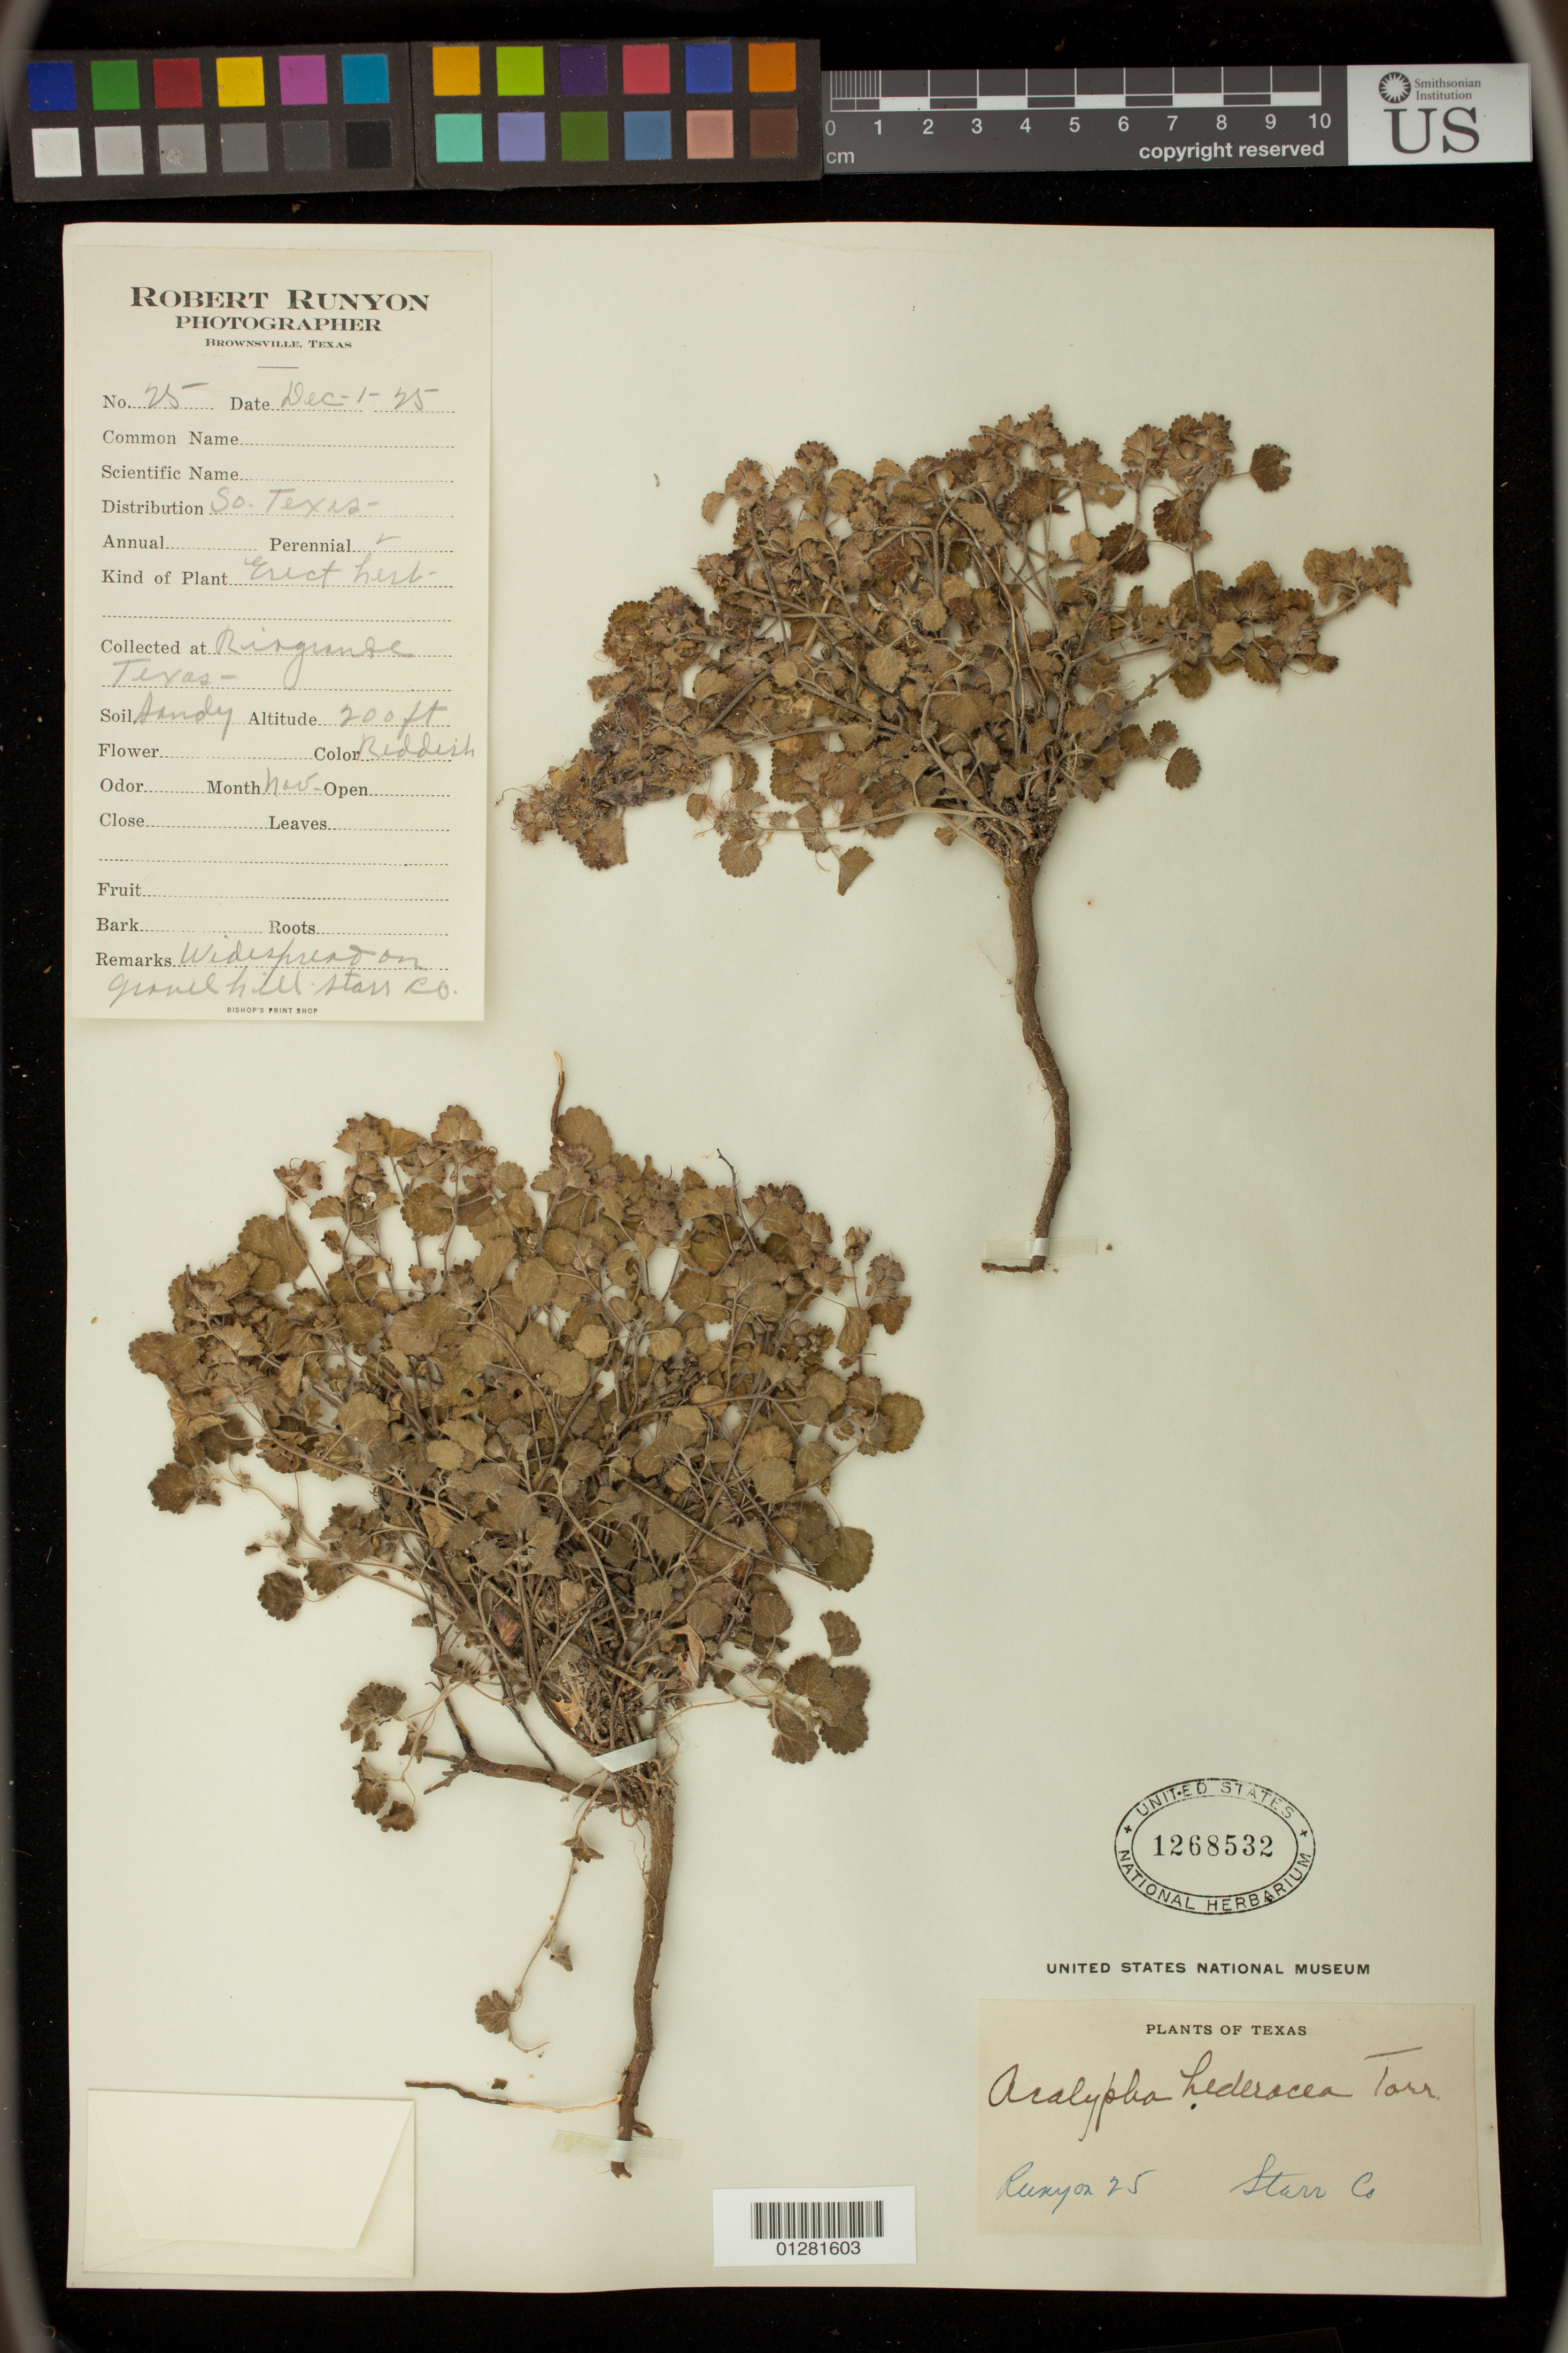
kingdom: Plantae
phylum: Tracheophyta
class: Magnoliopsida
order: Malpighiales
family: Euphorbiaceae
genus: Acalypha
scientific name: Acalypha hederacea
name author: Torr.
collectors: R. Runyon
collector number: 25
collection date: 1925-12-01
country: United States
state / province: Texas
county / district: Starr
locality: Rio Grande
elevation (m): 61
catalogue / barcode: US 1268532